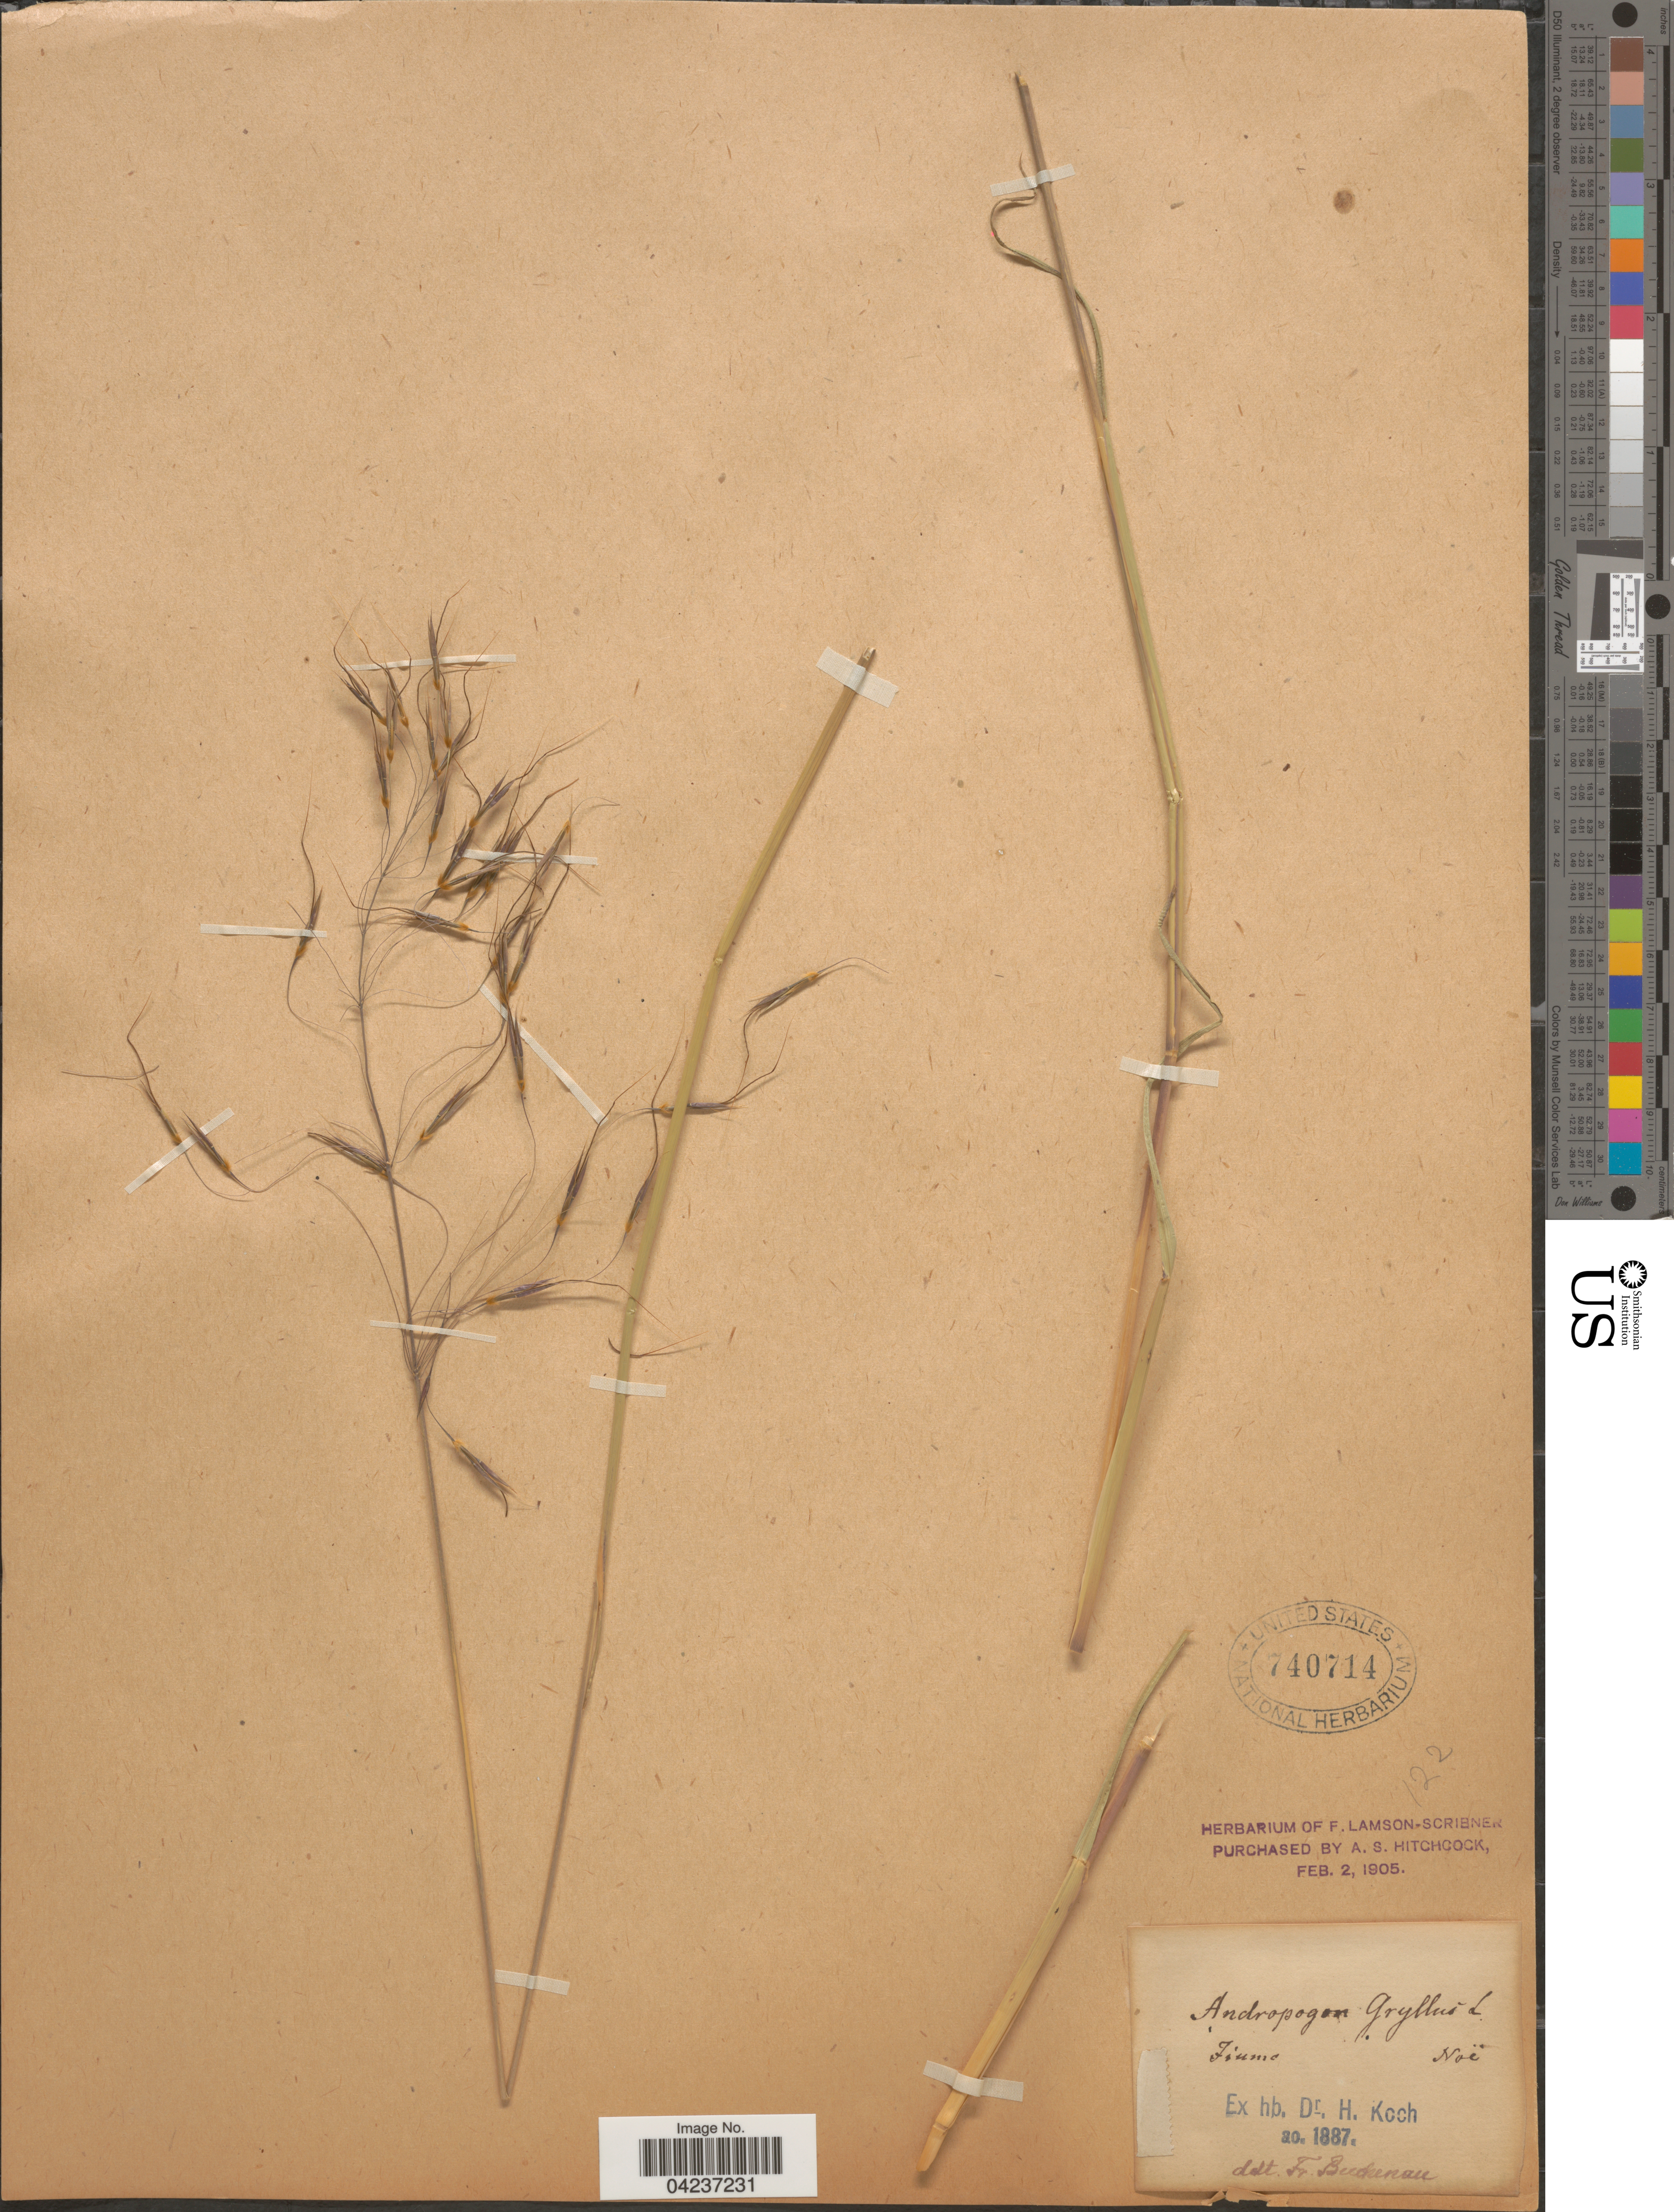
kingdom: Plantae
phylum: Tracheophyta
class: Liliopsida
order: Poales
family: Poaceae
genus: Chrysopogon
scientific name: Chrysopogon gryllus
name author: (L.) Trin.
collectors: Noë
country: Croatia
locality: Fiume.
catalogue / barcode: US 740714